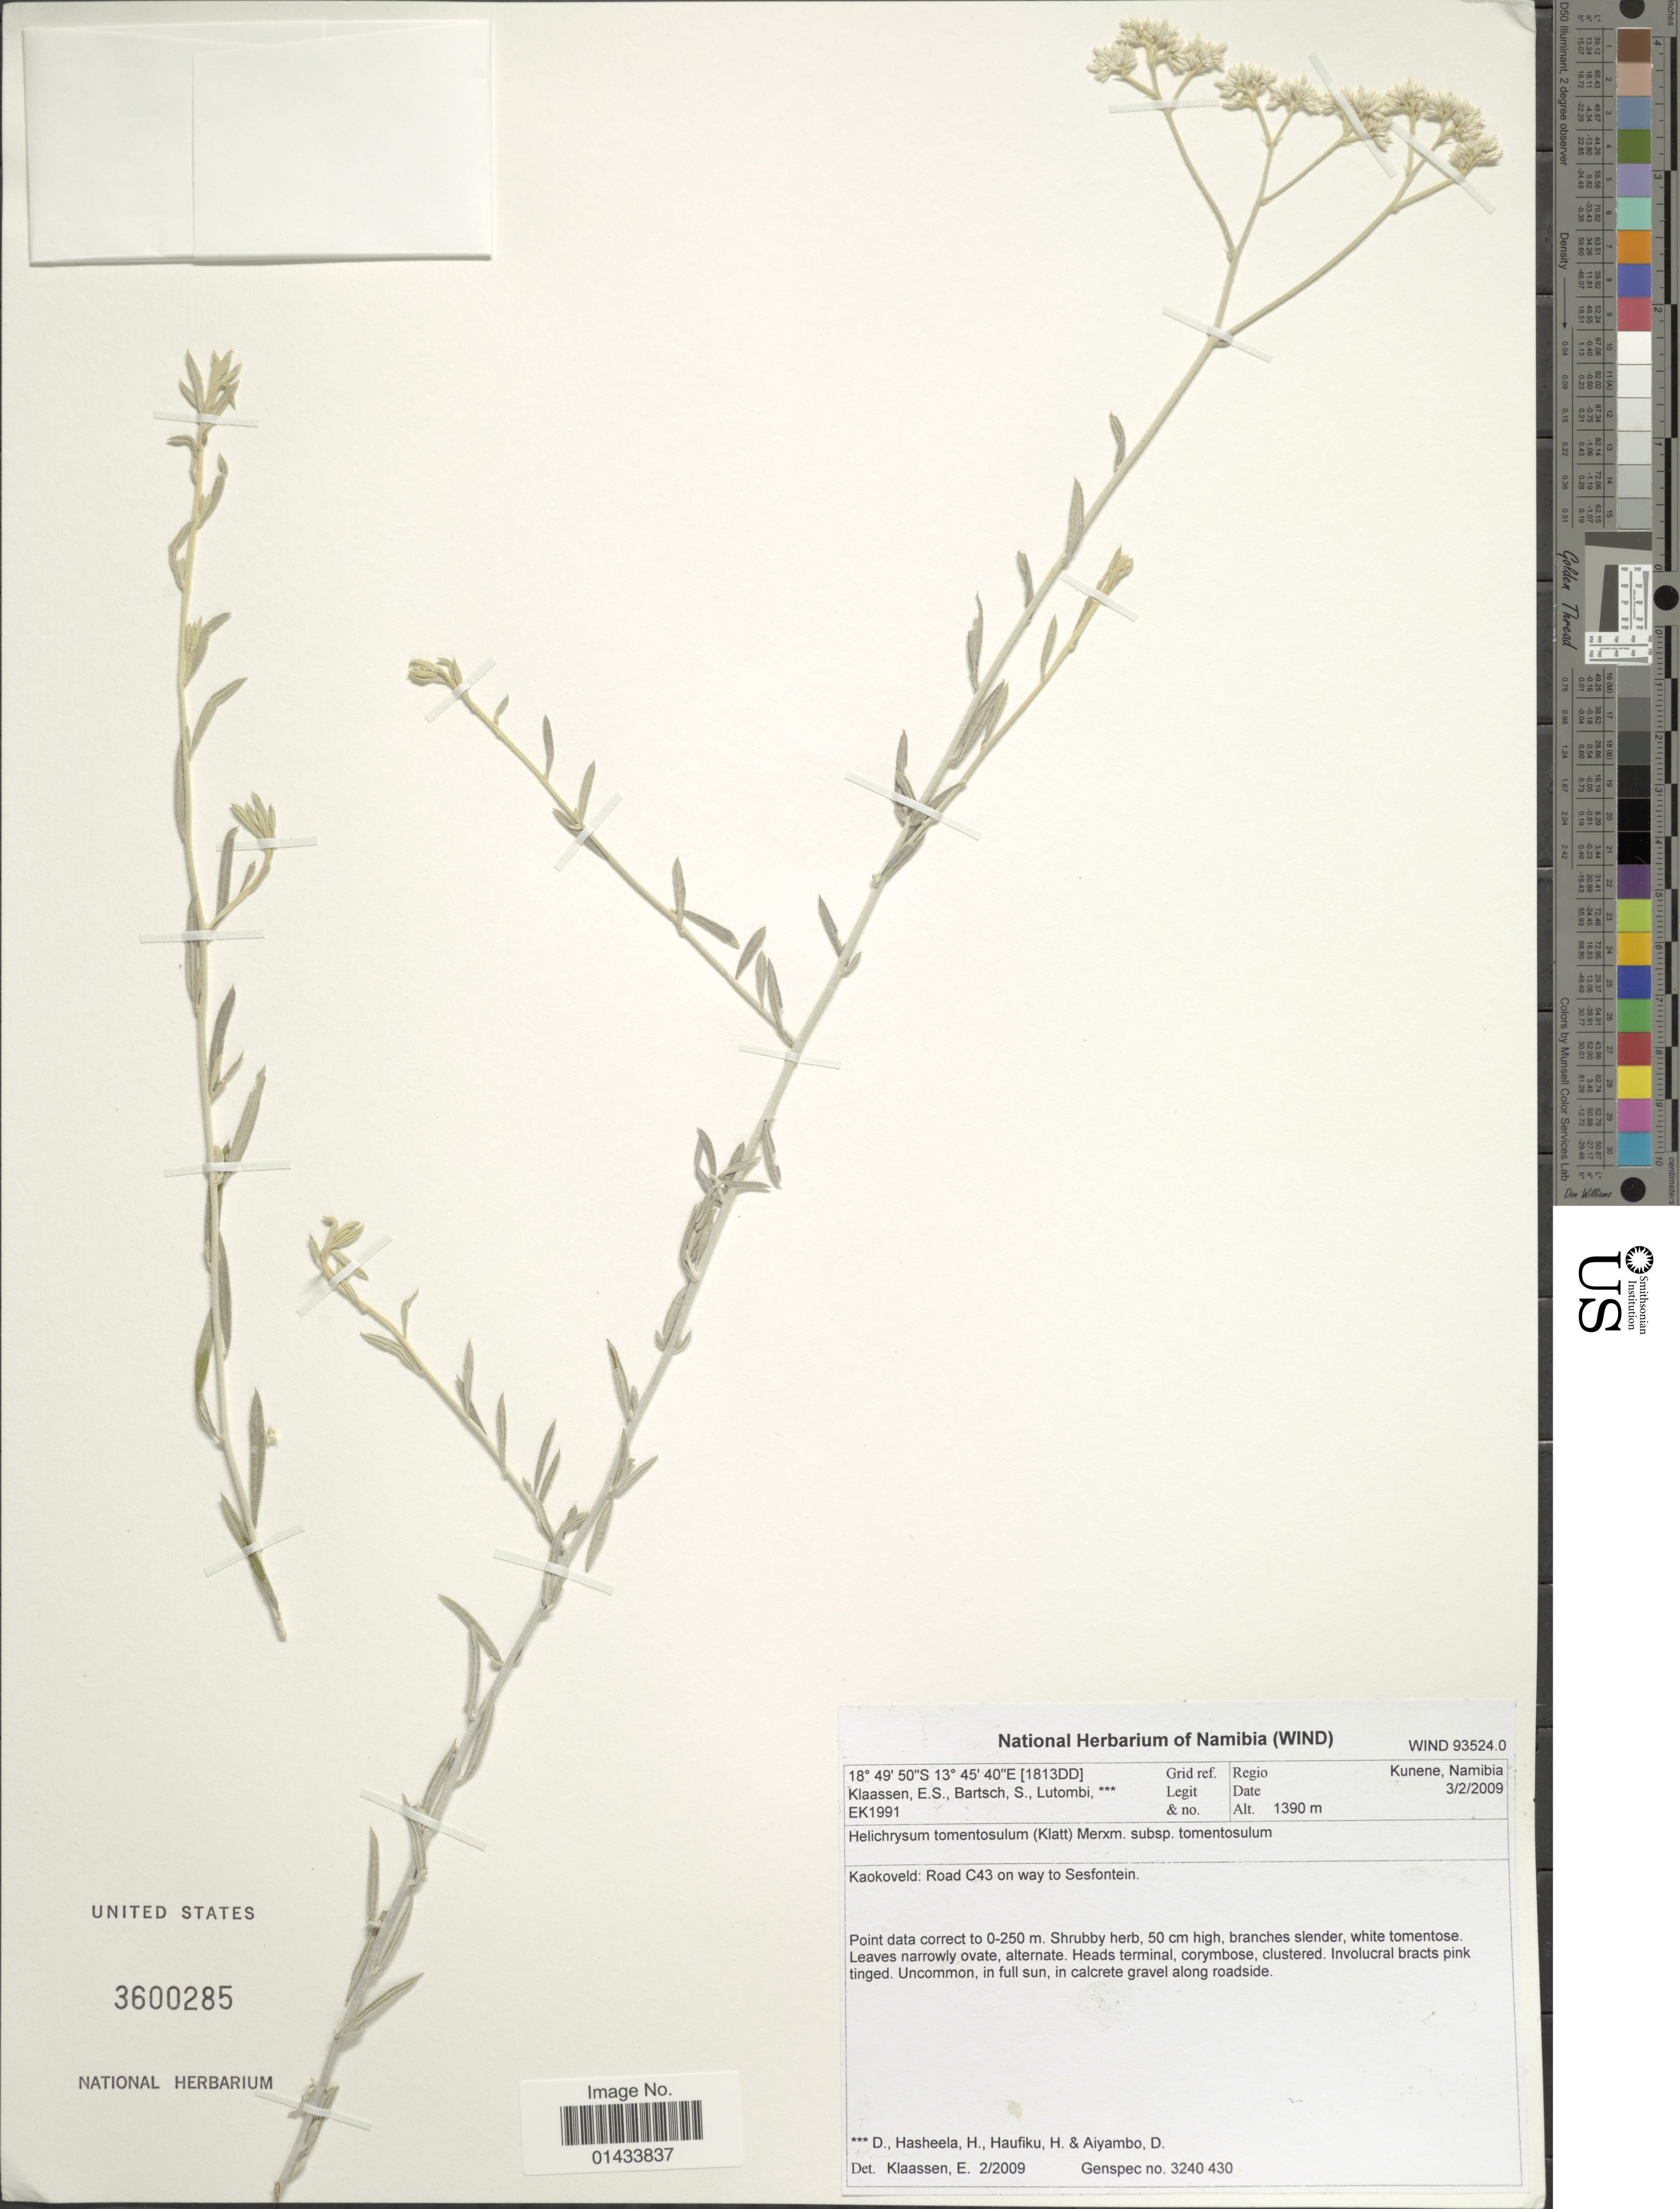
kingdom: Plantae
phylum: Tracheophyta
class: Magnoliopsida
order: Asterales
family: Asteraceae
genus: Helichrysum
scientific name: Helichrysum tomentosulum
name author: (Klatt) Merxm.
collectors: E. S. Klaassen, S. Bartsch, D. Lutombi, H. Hasheela & et al.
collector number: EK1991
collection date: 2009-02-03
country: Namibia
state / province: Kunene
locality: Regio Kunene, Namibia, Grid ref. [1813DA], Kaokoveld: Road C43 on way to Sesfontein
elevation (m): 1390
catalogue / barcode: US 3600285